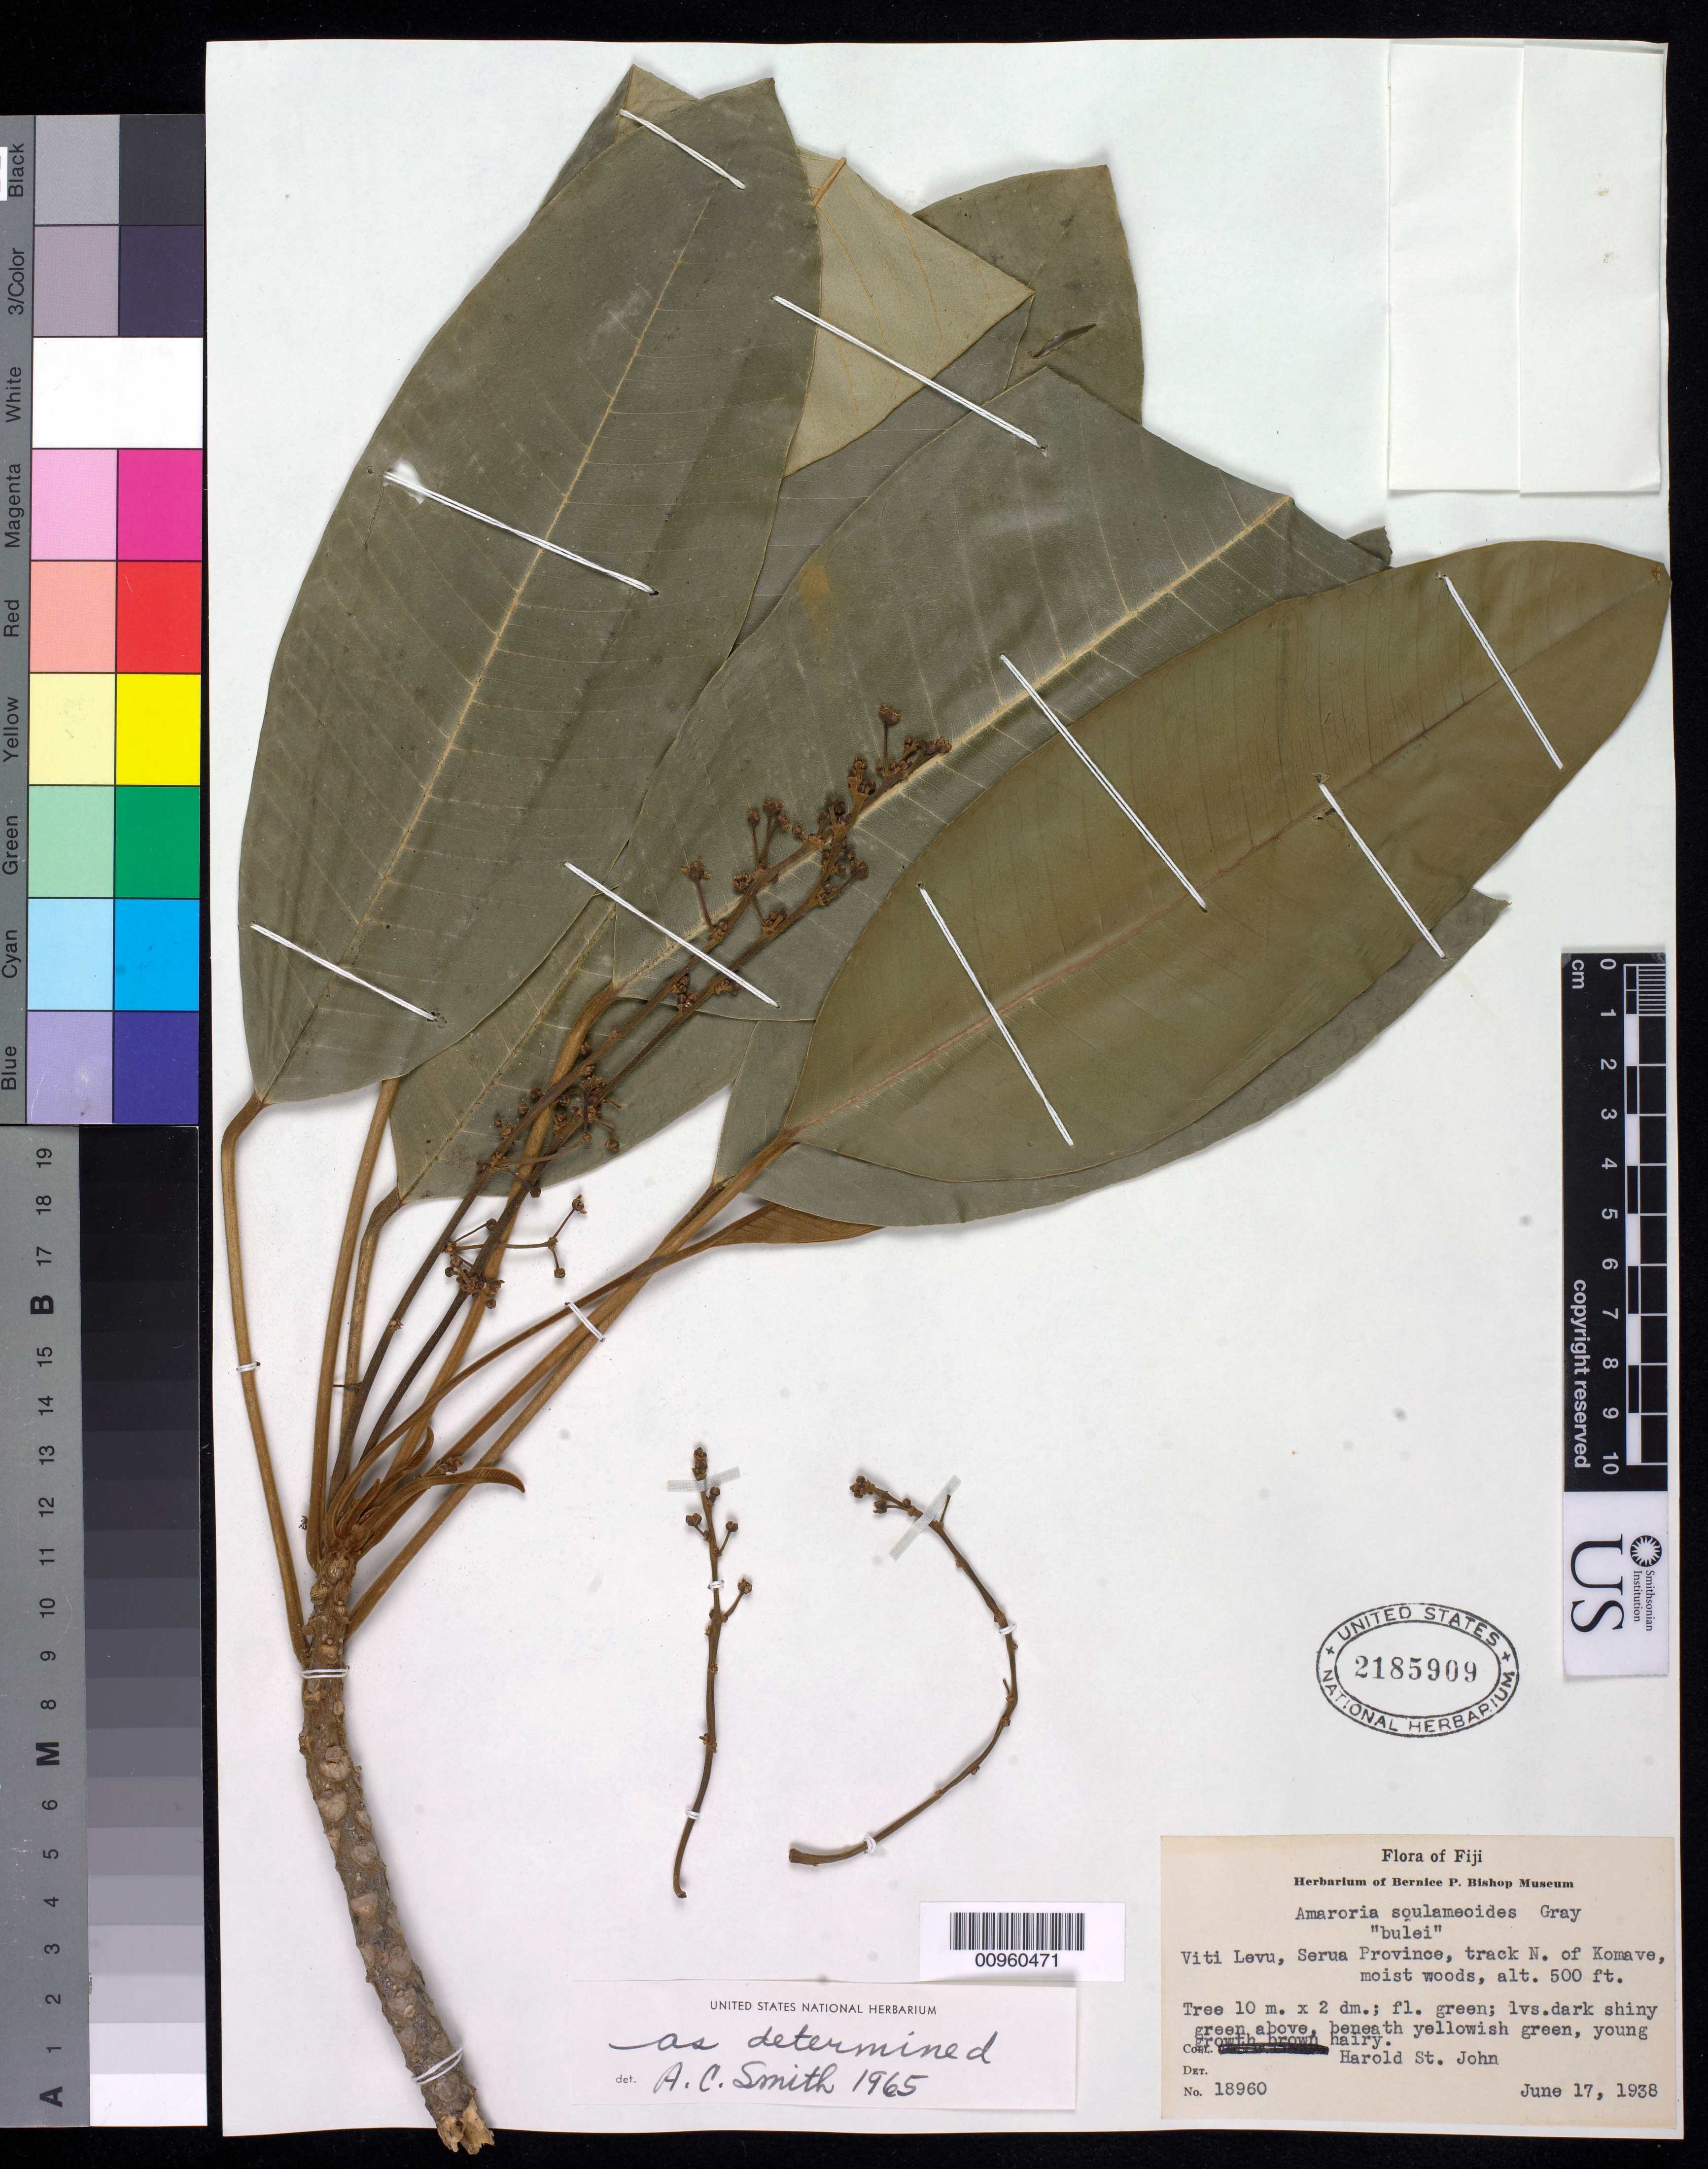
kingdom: Plantae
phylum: Tracheophyta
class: Magnoliopsida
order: Sapindales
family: Simaroubaceae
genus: Soulamea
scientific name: Soulamea soulameoides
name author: (A. Gray) Noot.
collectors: D. Anderson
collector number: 18960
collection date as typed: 06 Jan 1950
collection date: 1950-01-06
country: Micronesia, Federated States of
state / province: Truk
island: Lukunor Atoll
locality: Oneop Islet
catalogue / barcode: US 2195909